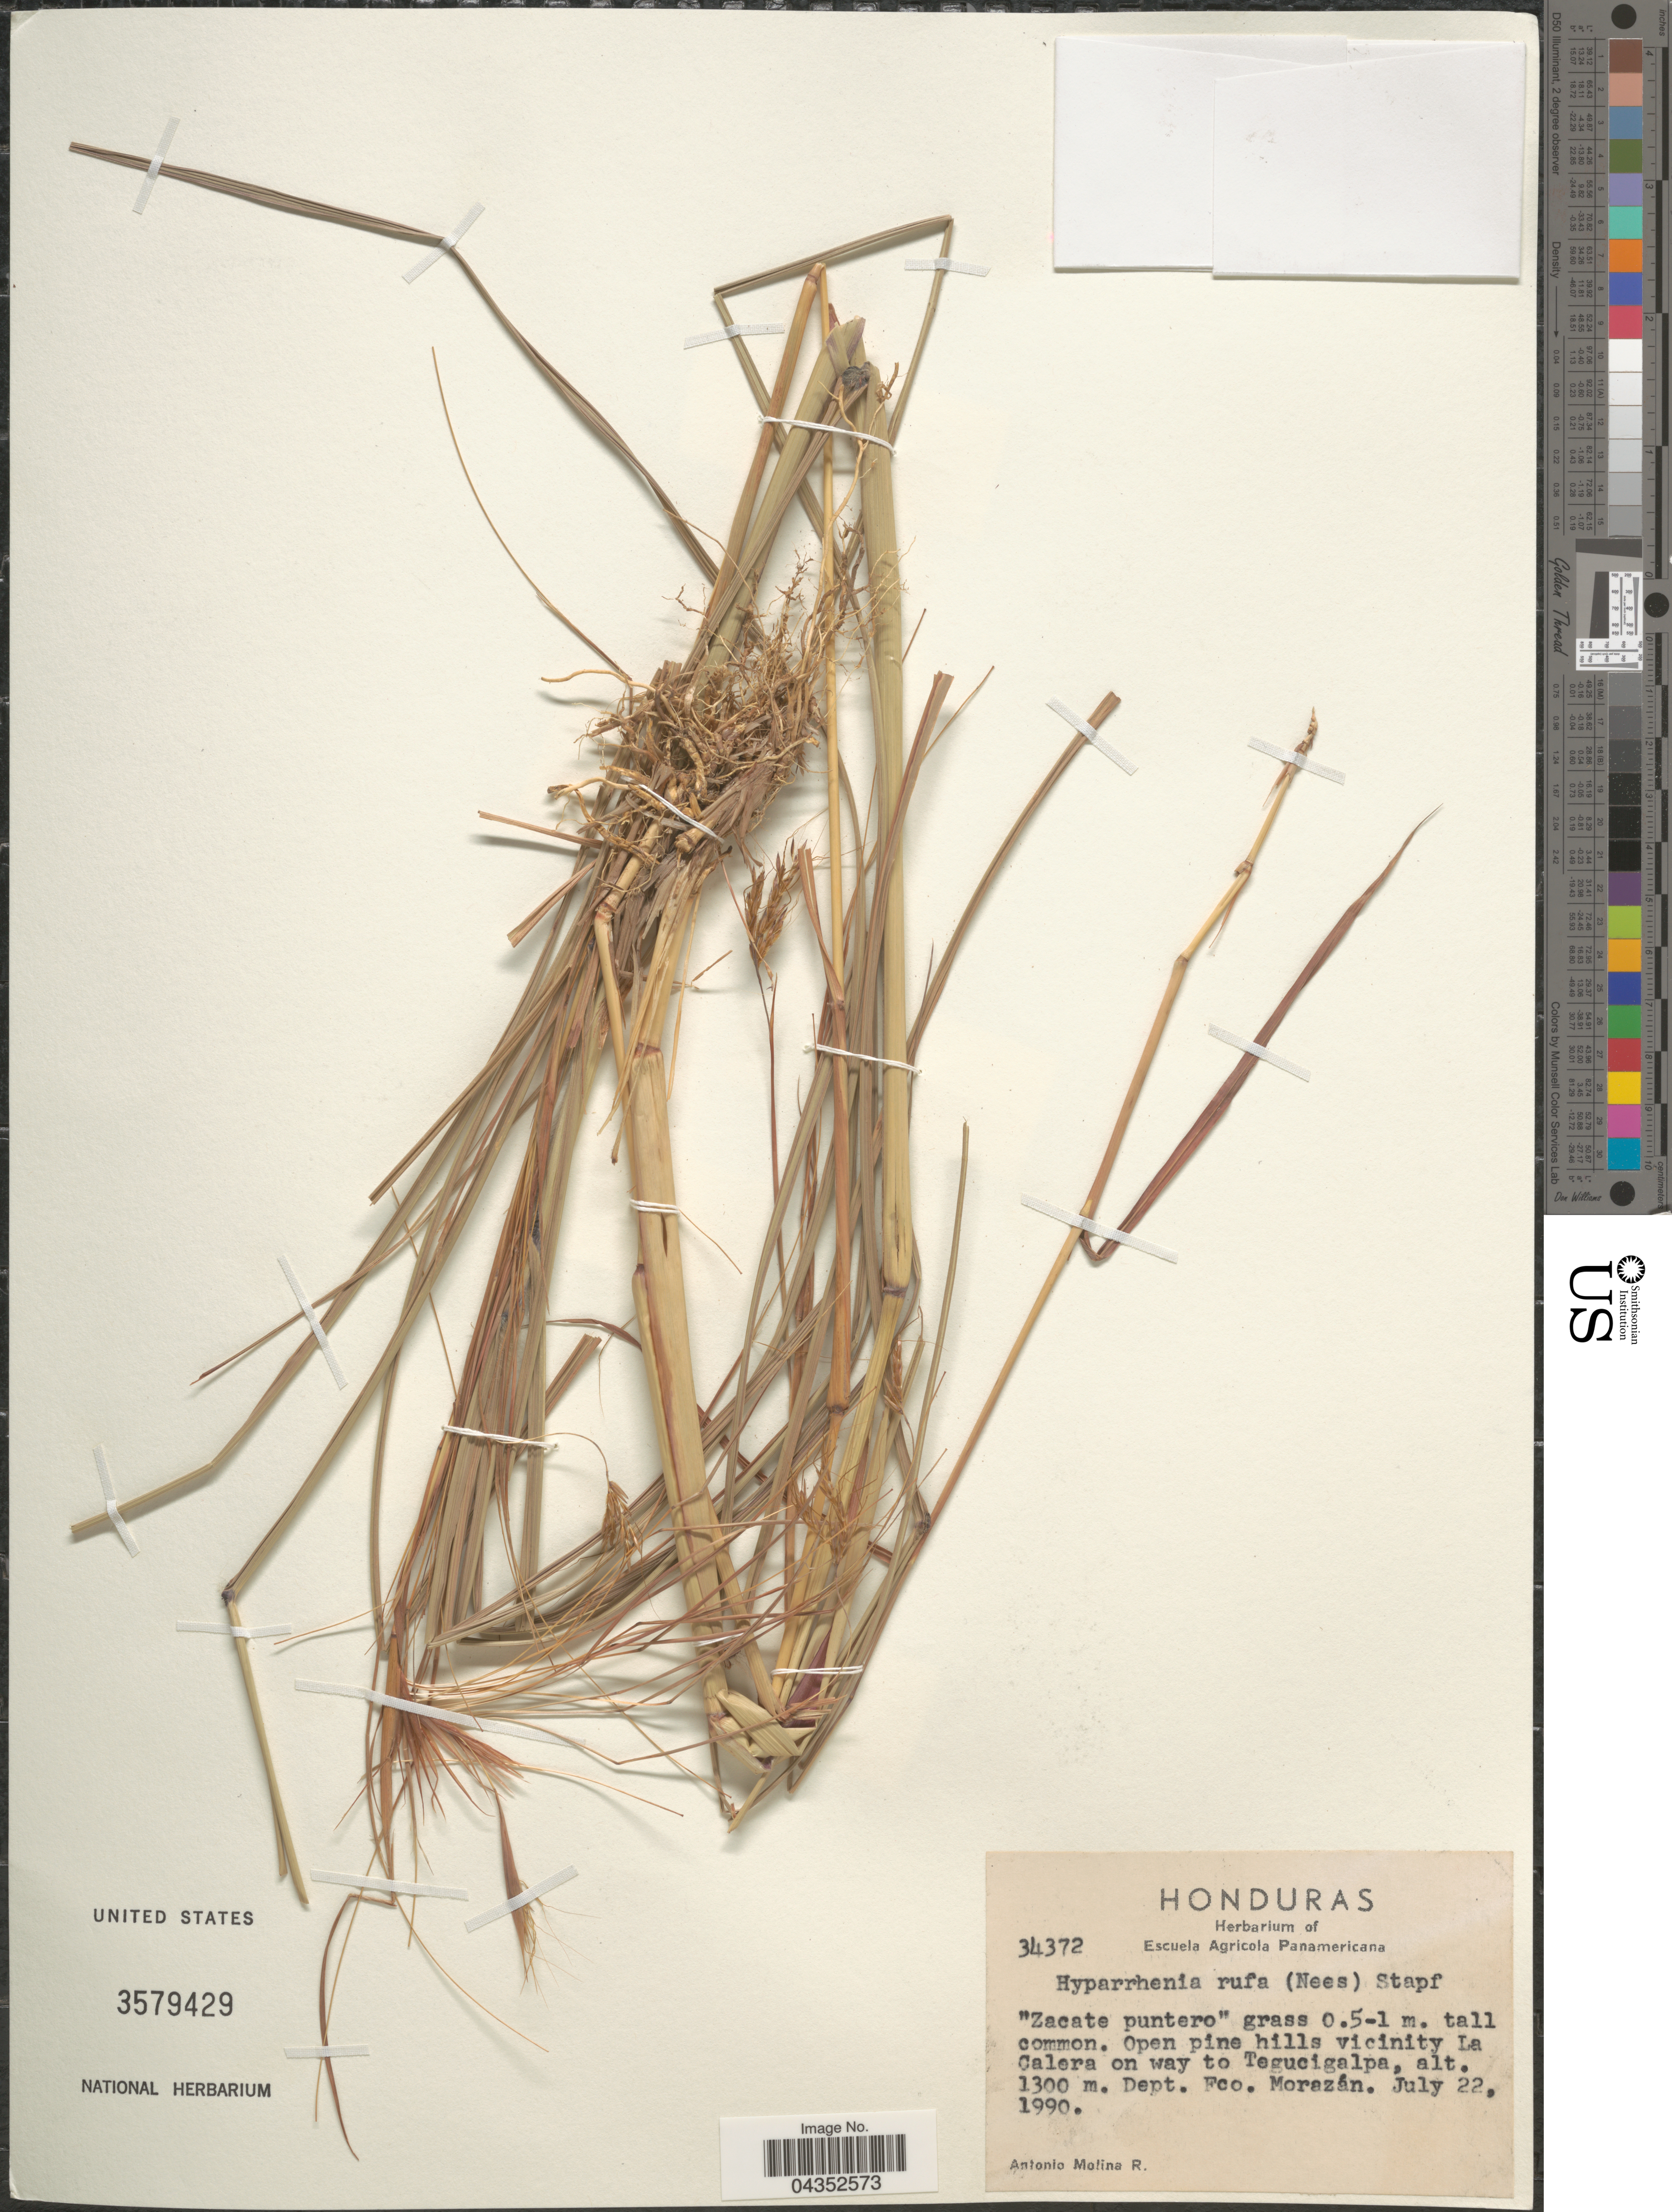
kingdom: Plantae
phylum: Tracheophyta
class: Liliopsida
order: Poales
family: Poaceae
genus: Hyparrhenia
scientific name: Hyparrhenia rufa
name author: (Nees) Stapf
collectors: A. Molina R.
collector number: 34372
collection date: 1990-07-22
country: Honduras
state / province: Fco. Morazán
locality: Open pine hills vicinity La Calera on way to Tegucigalpa, Dept. Fco. Morazán.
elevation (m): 1300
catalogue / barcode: US 3579429